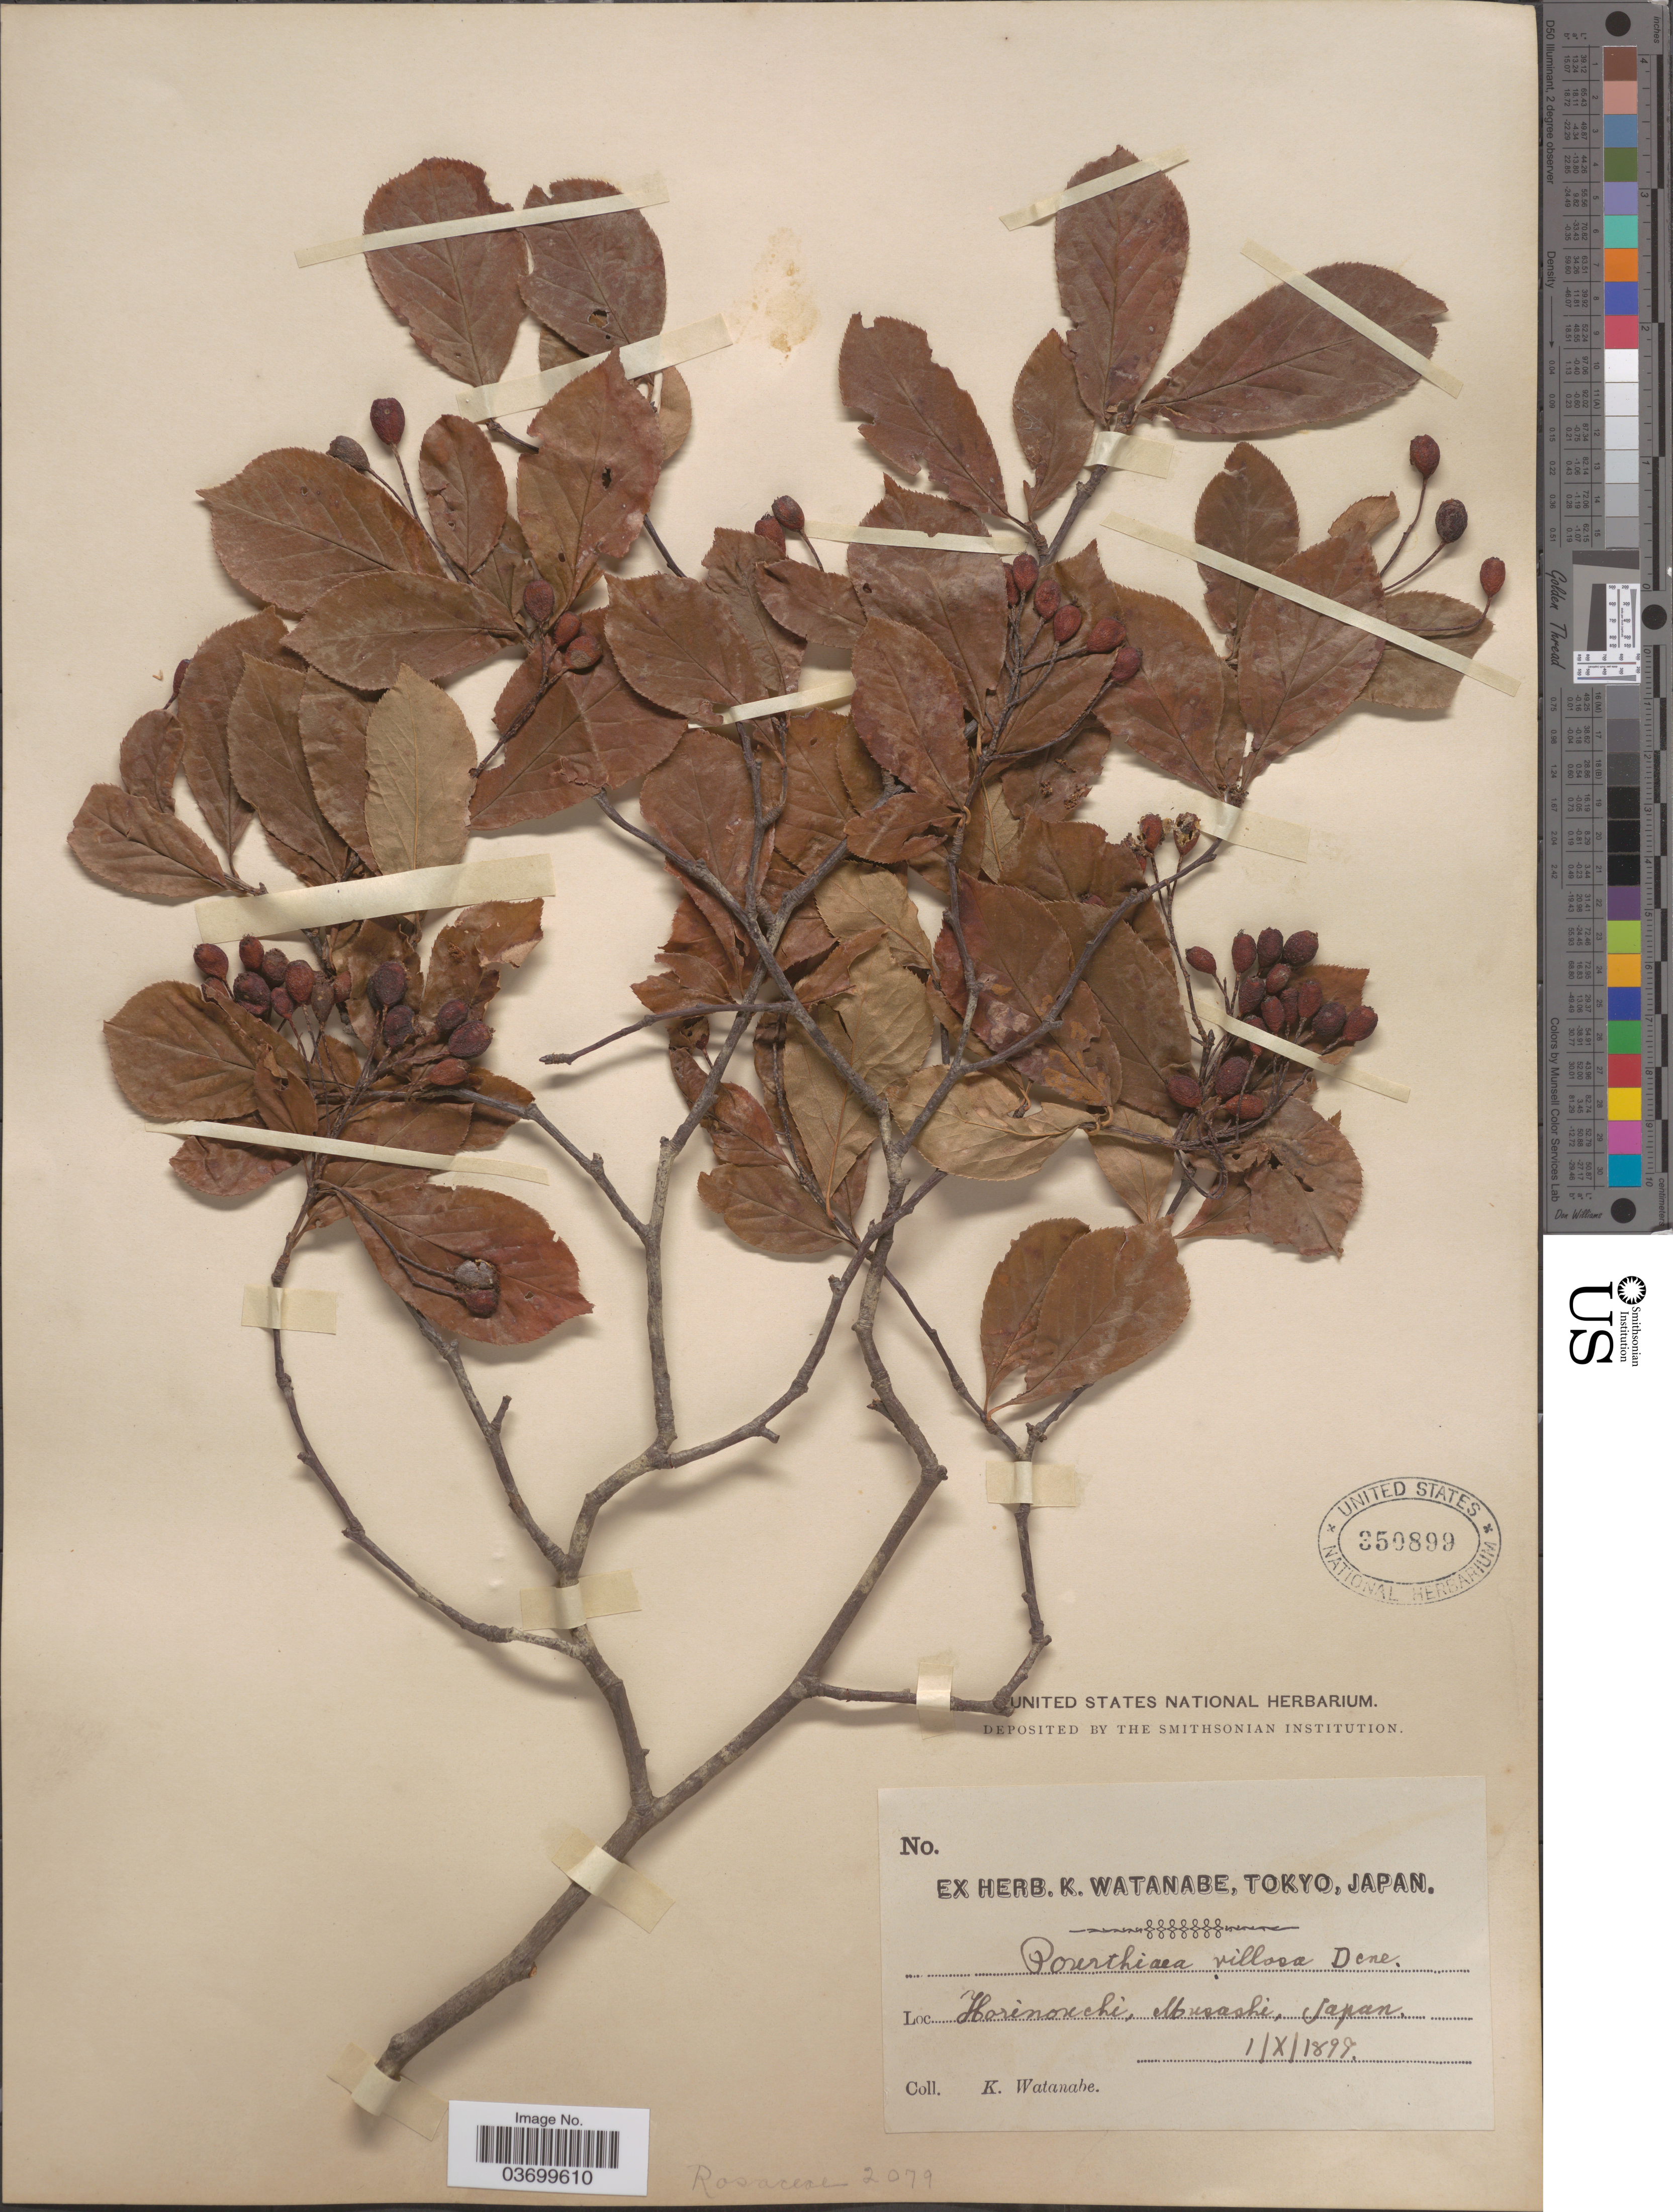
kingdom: Plantae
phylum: Tracheophyta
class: Magnoliopsida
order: Rosales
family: Rosaceae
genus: Photinia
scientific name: Photinia villosa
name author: (DC.) Thunb.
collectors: K. Watanabe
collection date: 1897-10-01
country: Japan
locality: Horinouchi, Musashi.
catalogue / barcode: US 350899